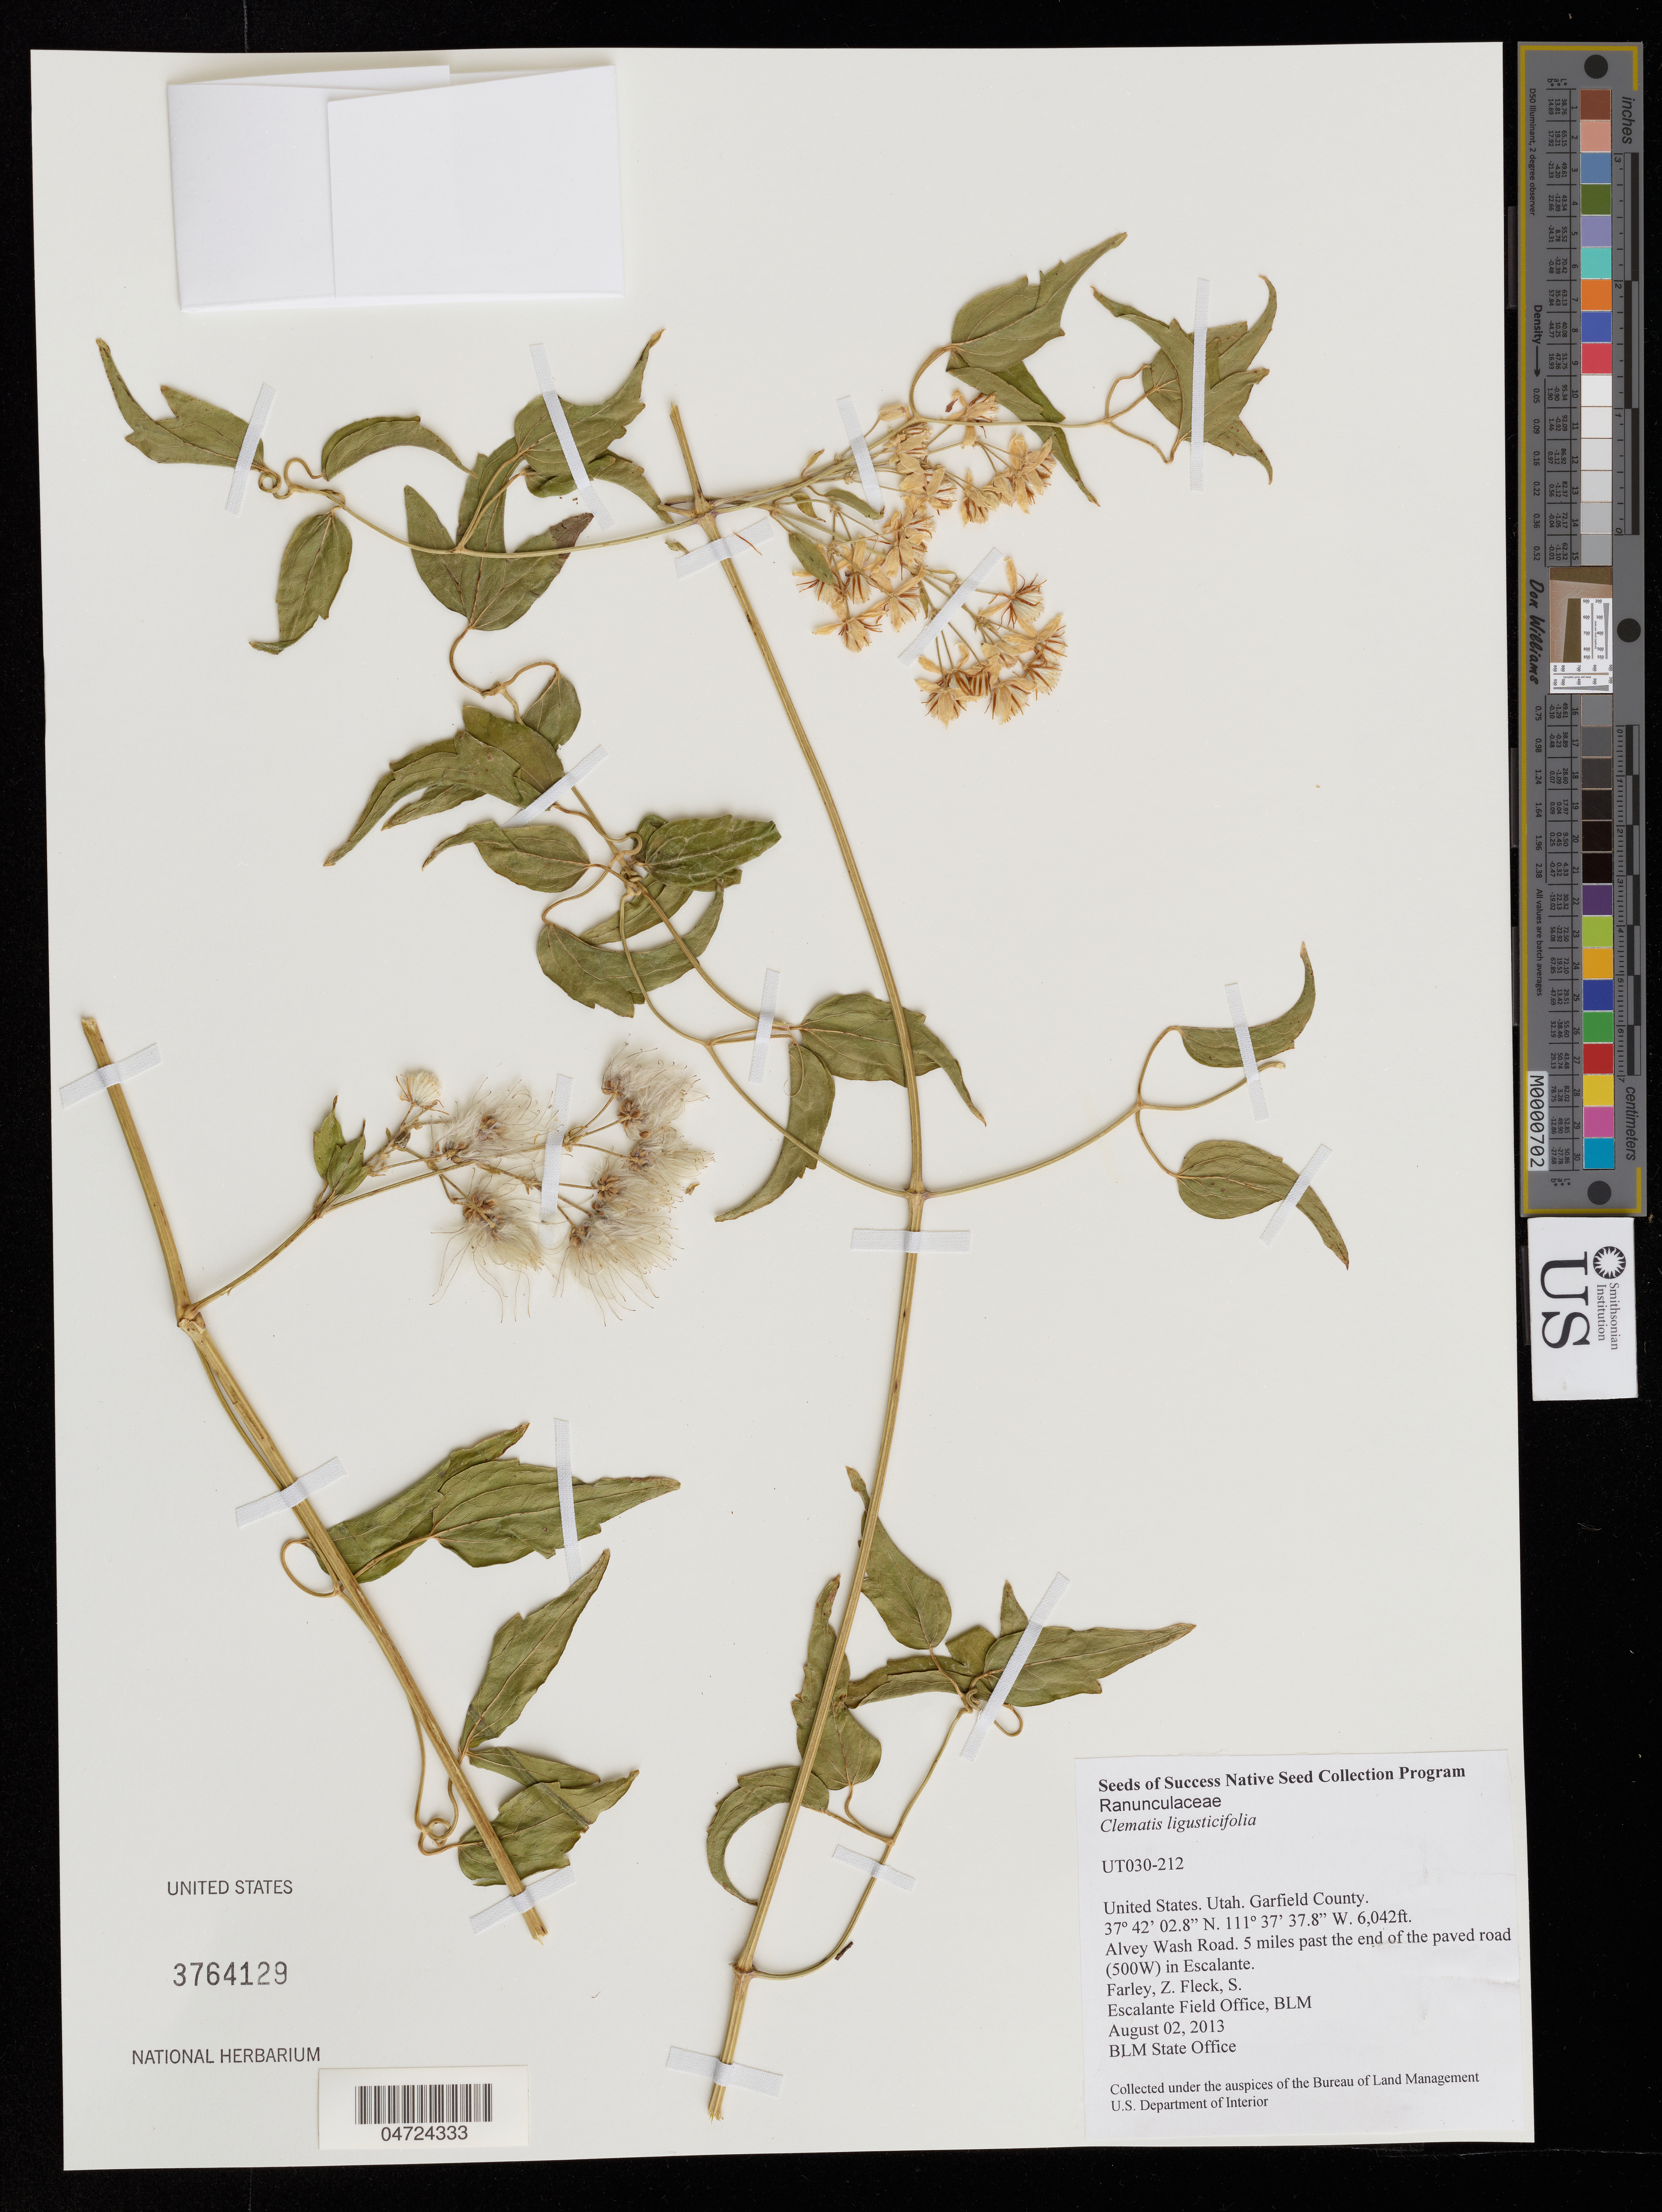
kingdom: Plantae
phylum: Tracheophyta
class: Magnoliopsida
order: Ranunculales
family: Ranunculaceae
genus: Clematis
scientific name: Clematis ligusticifolia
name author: Nutt.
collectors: Z. Farley & S. Fleck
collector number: UT030-212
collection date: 2013-08-02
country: United States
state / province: Utah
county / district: Garfield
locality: Garfield County. Alvey Wash Road. 5 miles past the end of the paved road (500W) in Escalante.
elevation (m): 1842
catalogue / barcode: US 3764129